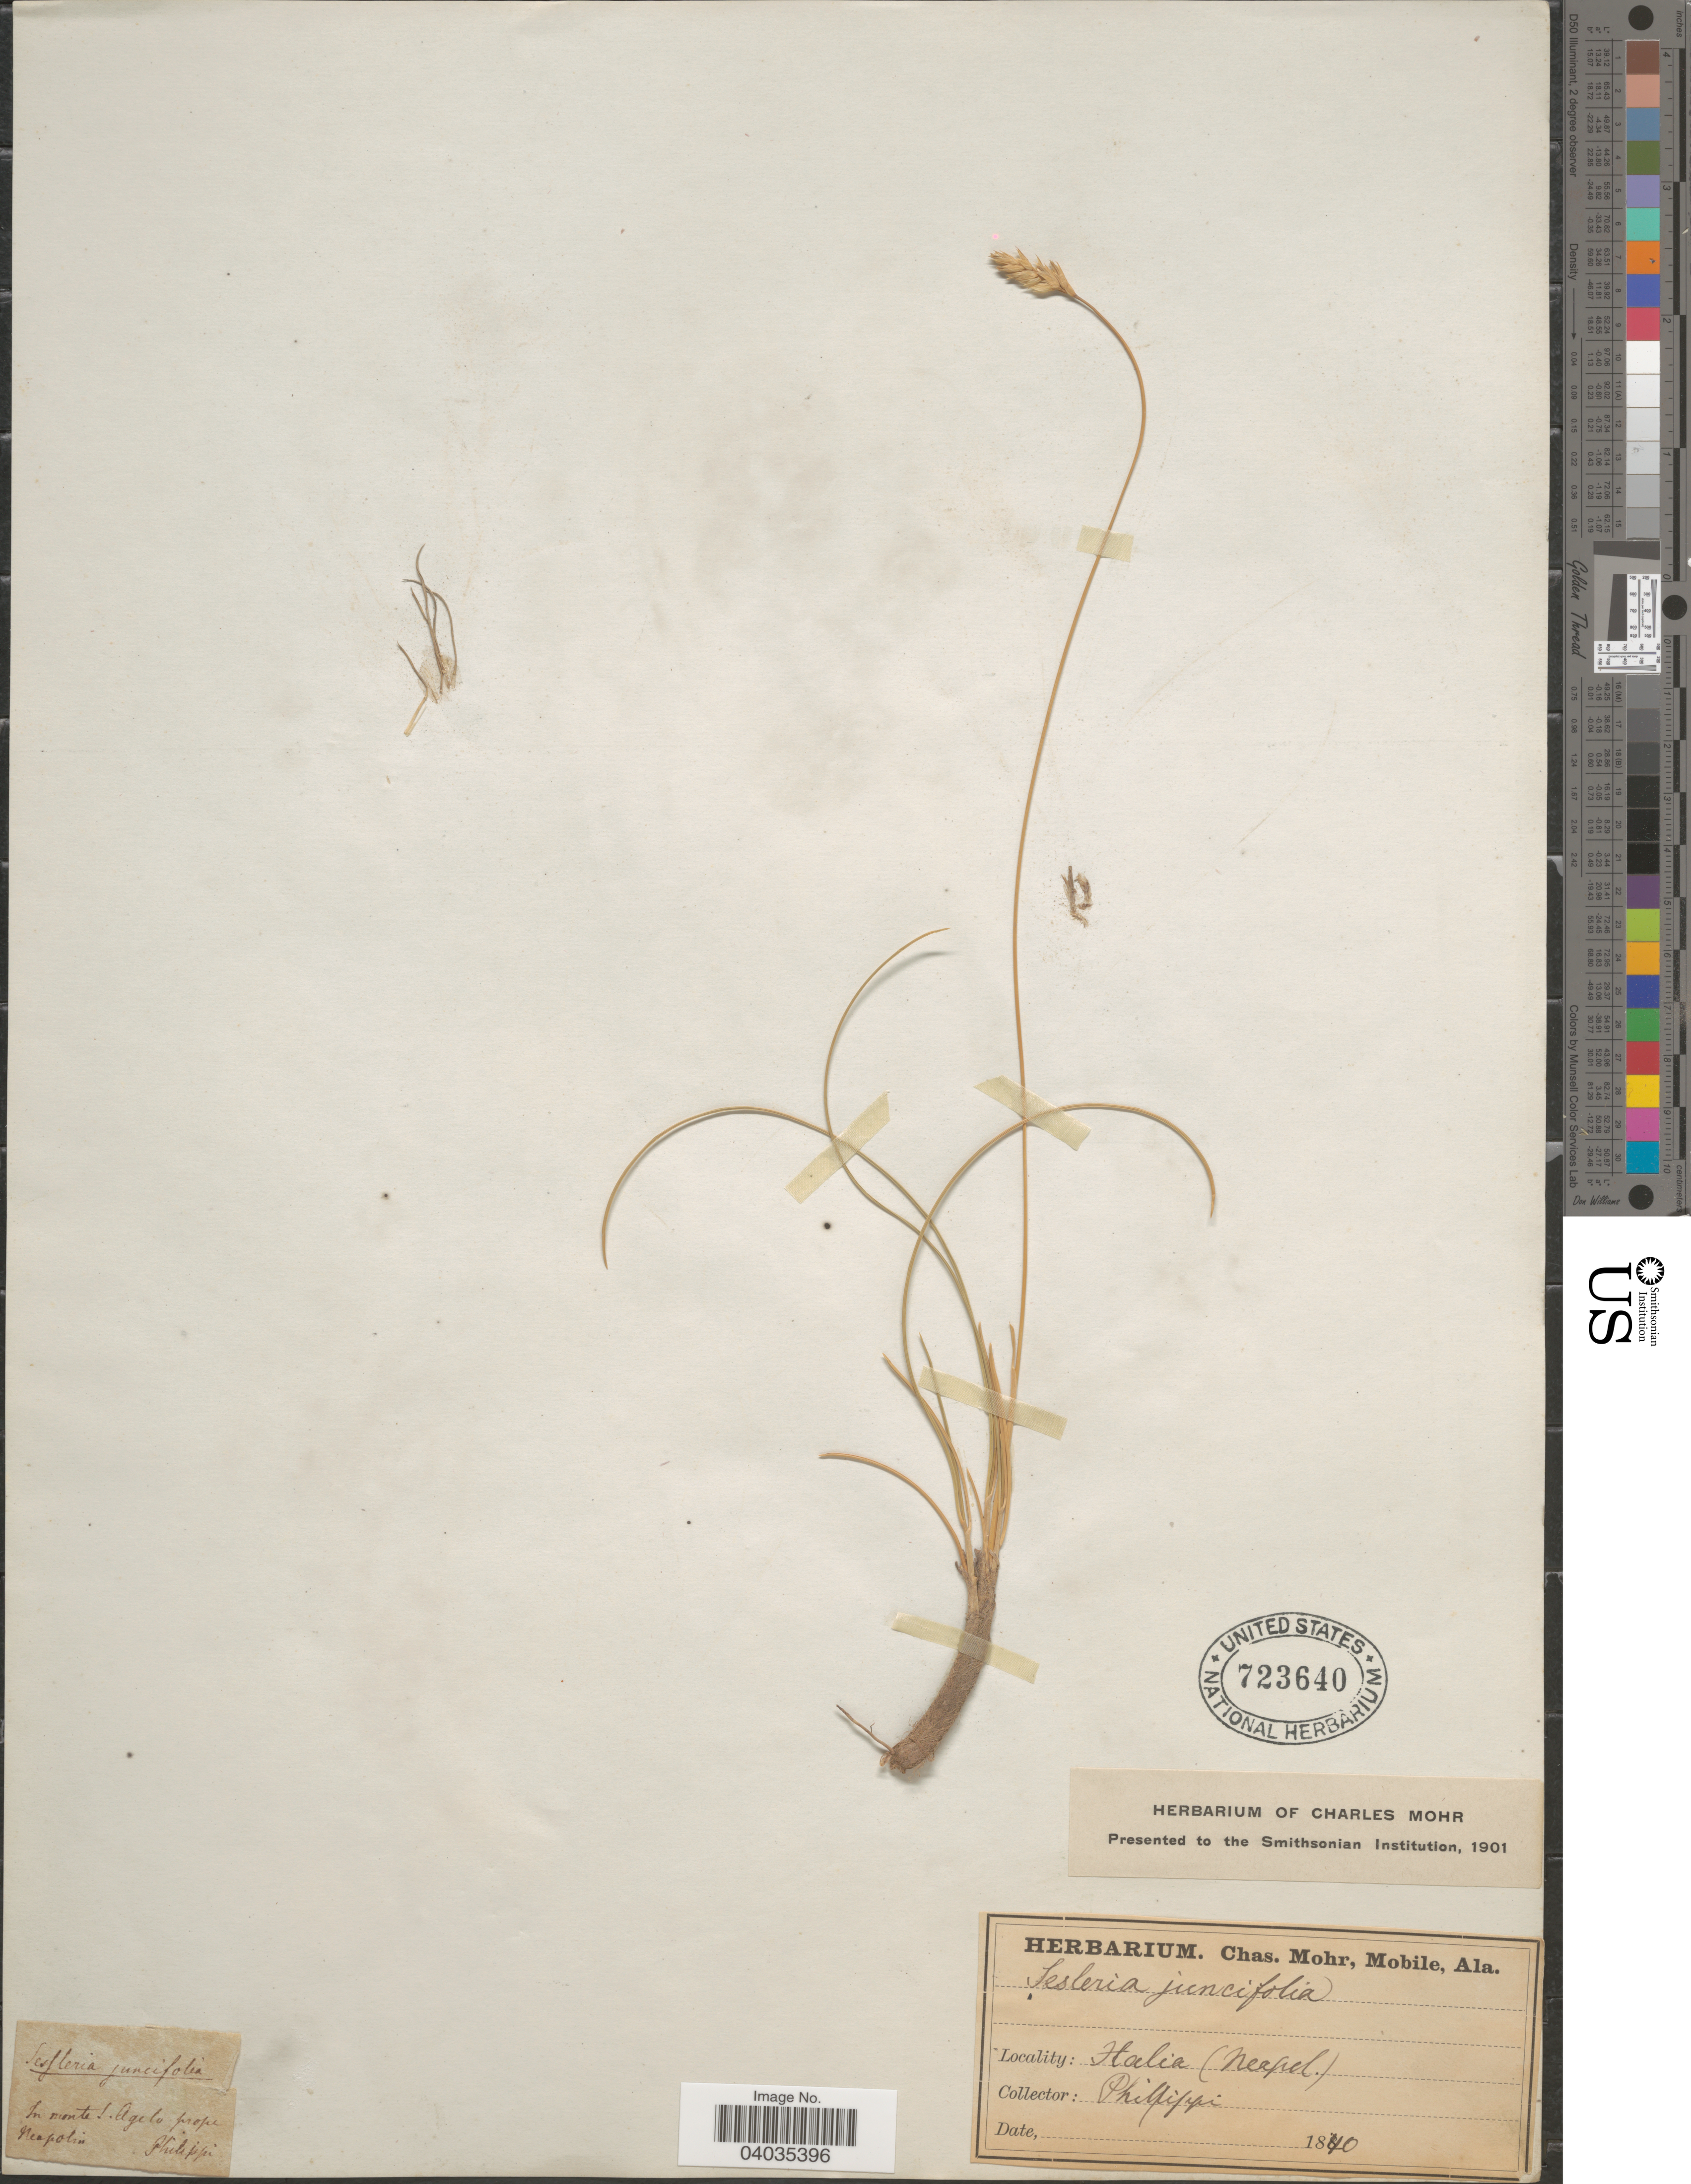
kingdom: Plantae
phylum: Tracheophyta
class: Liliopsida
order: Poales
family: Poaceae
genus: Sesleria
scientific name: Sesleria juncifolia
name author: Suffren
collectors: Phillippi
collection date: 1840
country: Italy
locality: In monte S. Agelo prope Neapolin. Italia (Neapol.).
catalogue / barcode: US 723640